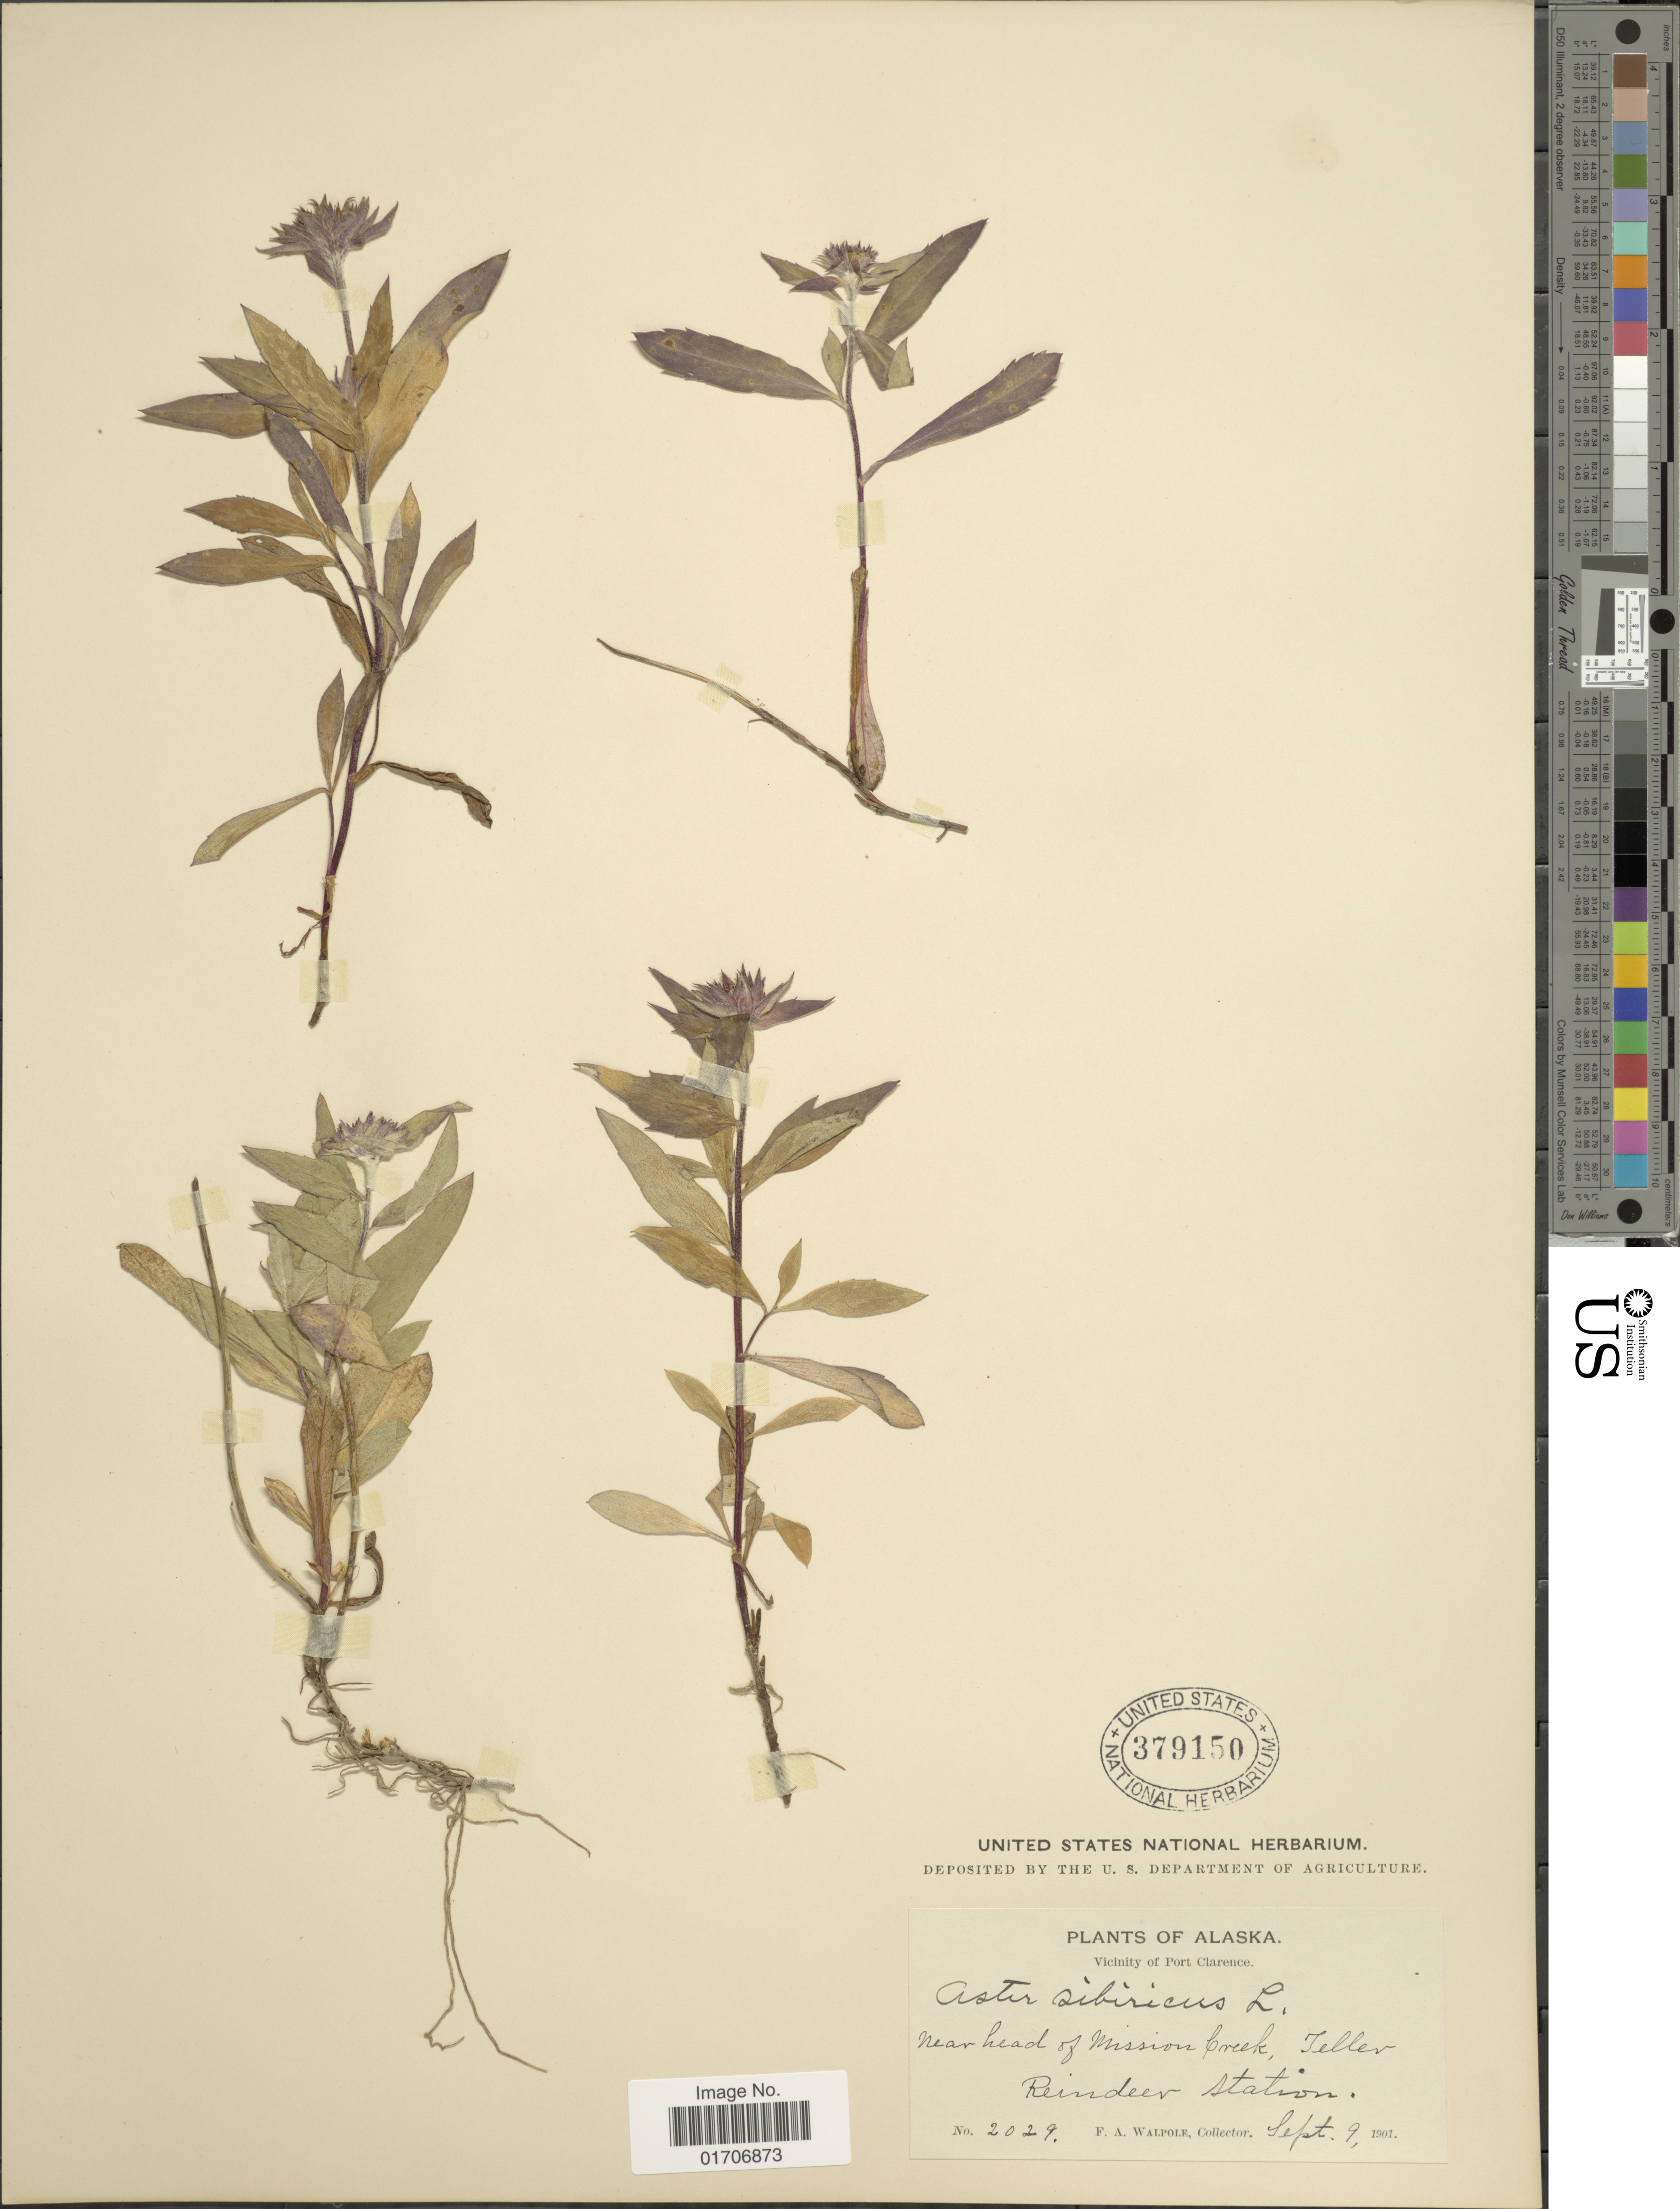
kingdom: Plantae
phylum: Tracheophyta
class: Magnoliopsida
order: Asterales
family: Asteraceae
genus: Eurybia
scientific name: Eurybia sibirica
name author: (L.) G.L. Nesom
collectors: F. Walpole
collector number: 2029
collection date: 1901-09-09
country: United States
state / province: Alaska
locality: Vicinity of Port Clarence. Near head of Mission Creek, Teller Reindeer Station.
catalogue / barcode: US 379150